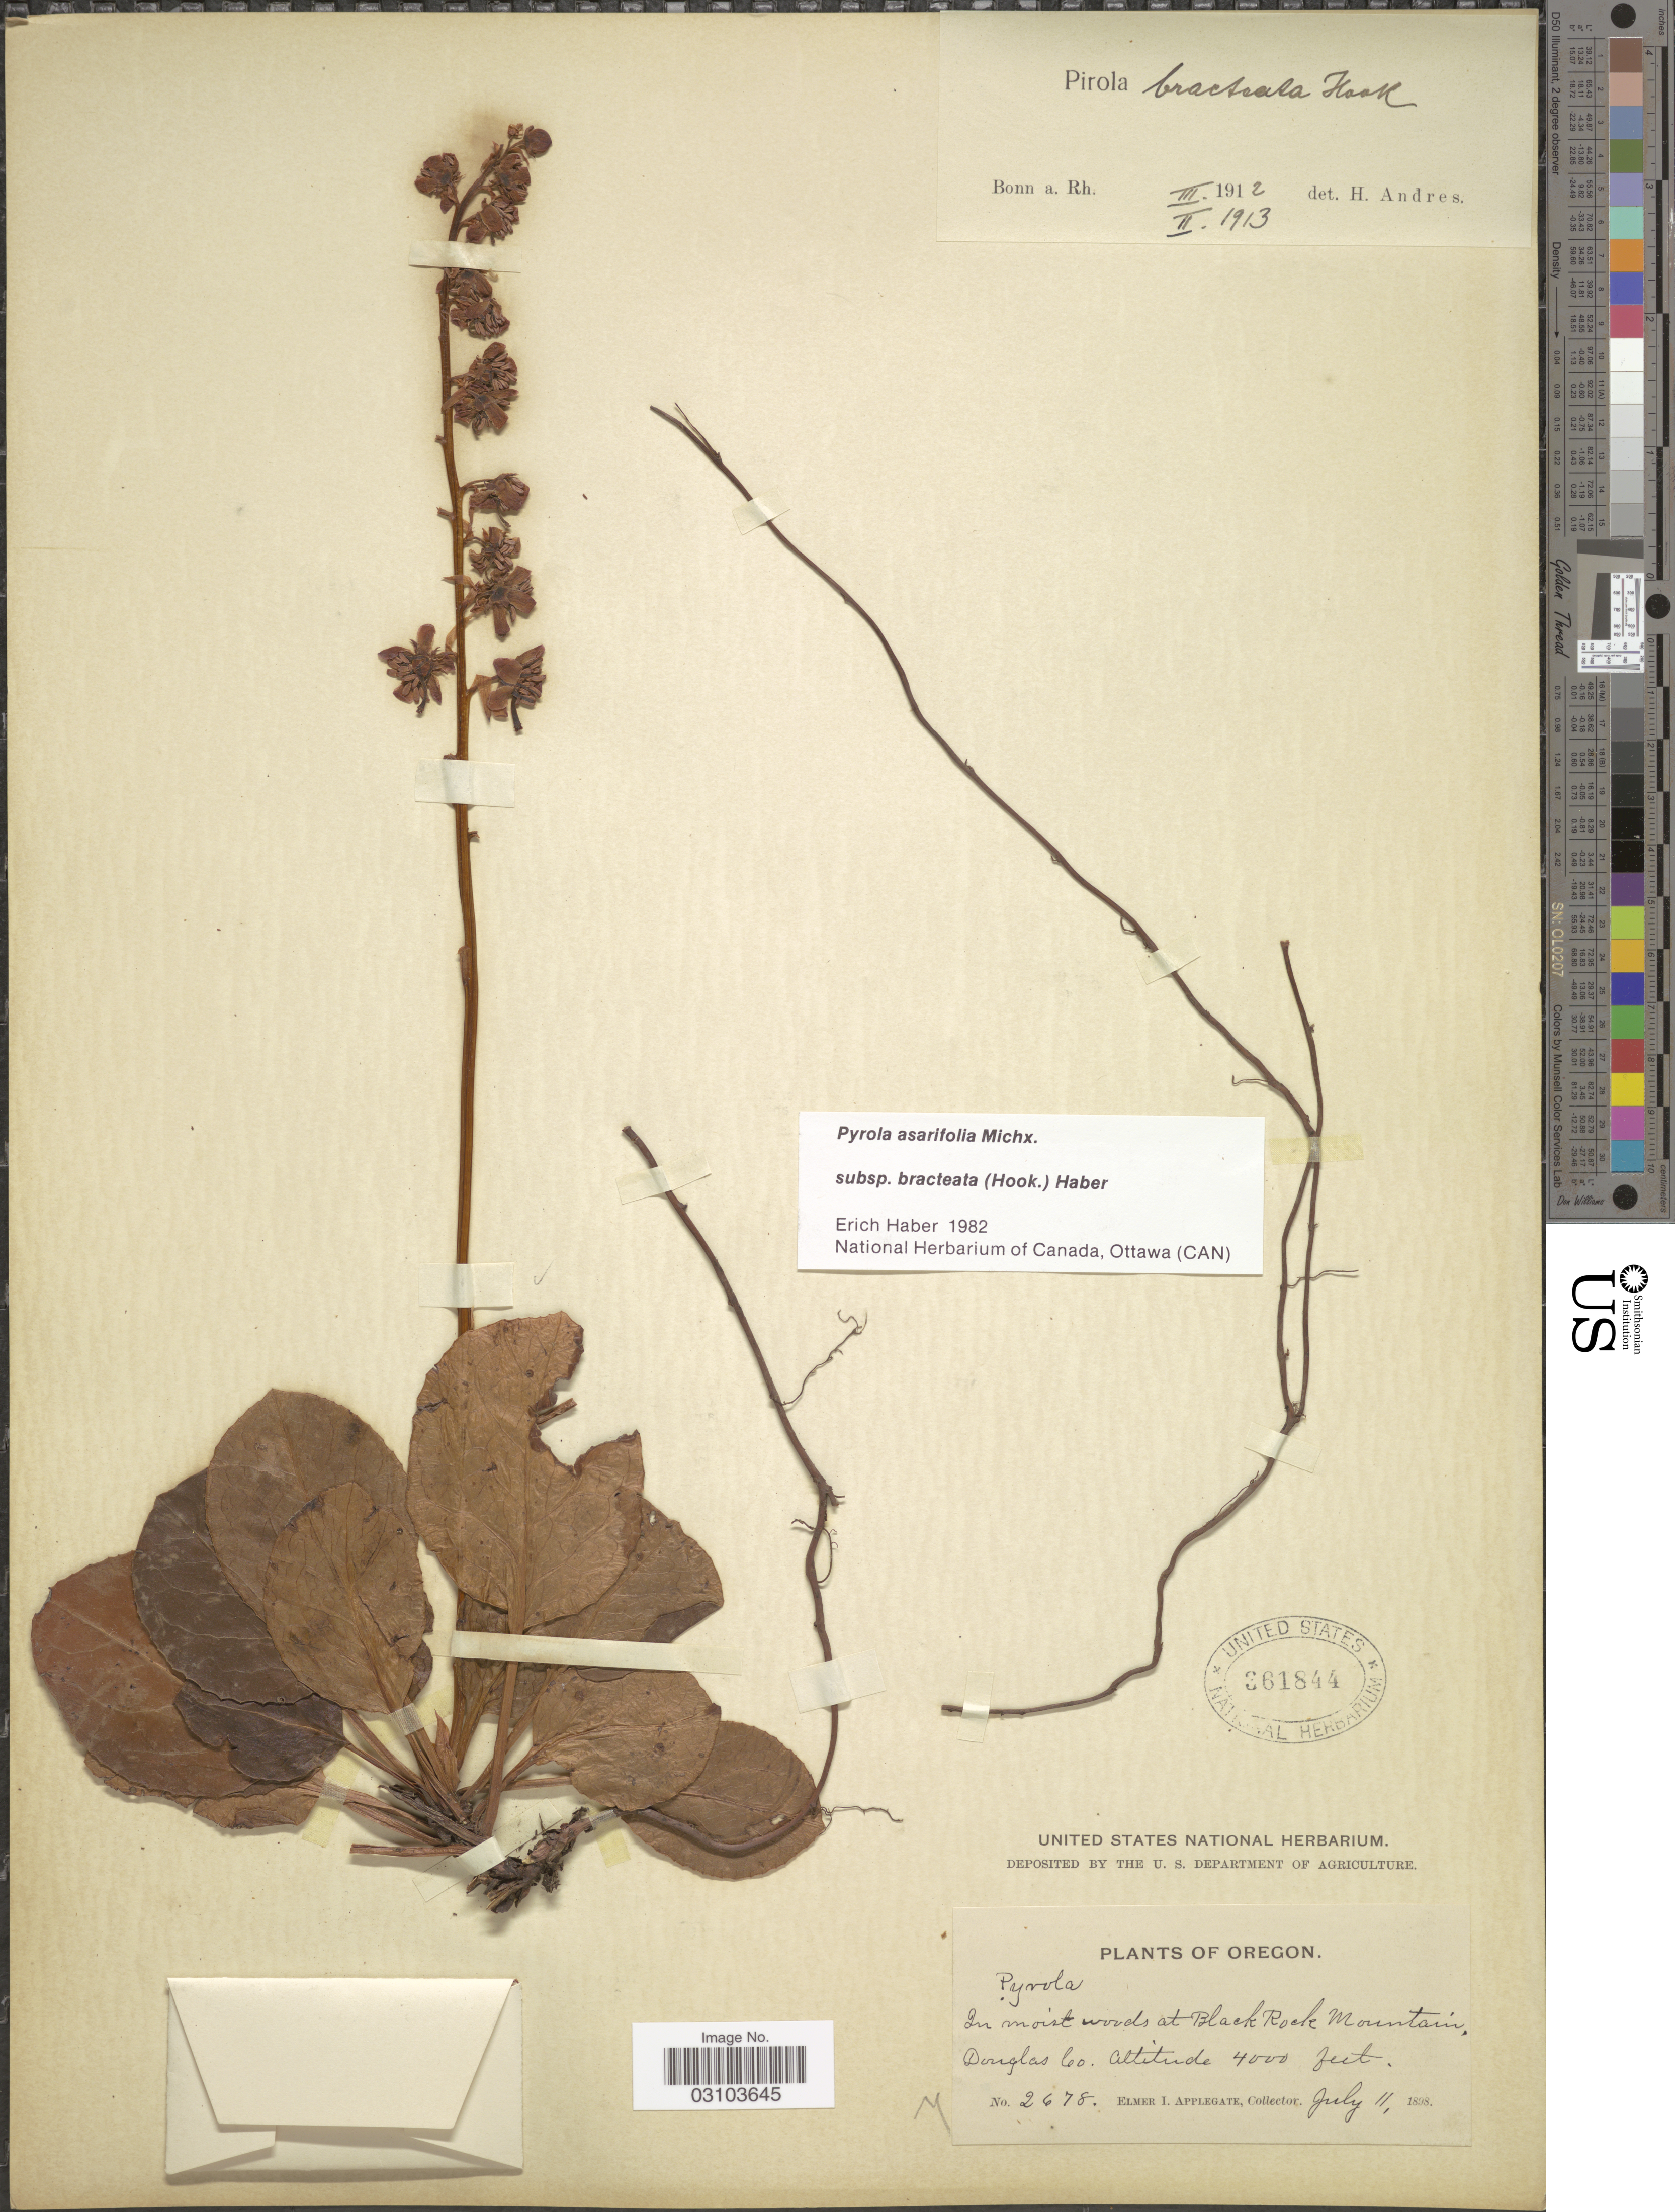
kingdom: Plantae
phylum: Tracheophyta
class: Magnoliopsida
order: Ericales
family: Ericaceae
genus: Pyrola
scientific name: Pyrola asarifolia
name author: Michx.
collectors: E. I. Applegate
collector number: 2678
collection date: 1898-07-11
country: United States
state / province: Oregon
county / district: Douglas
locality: In moist woods at Black Rock Mountain, Douglas Co.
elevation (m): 1219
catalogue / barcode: US 361844